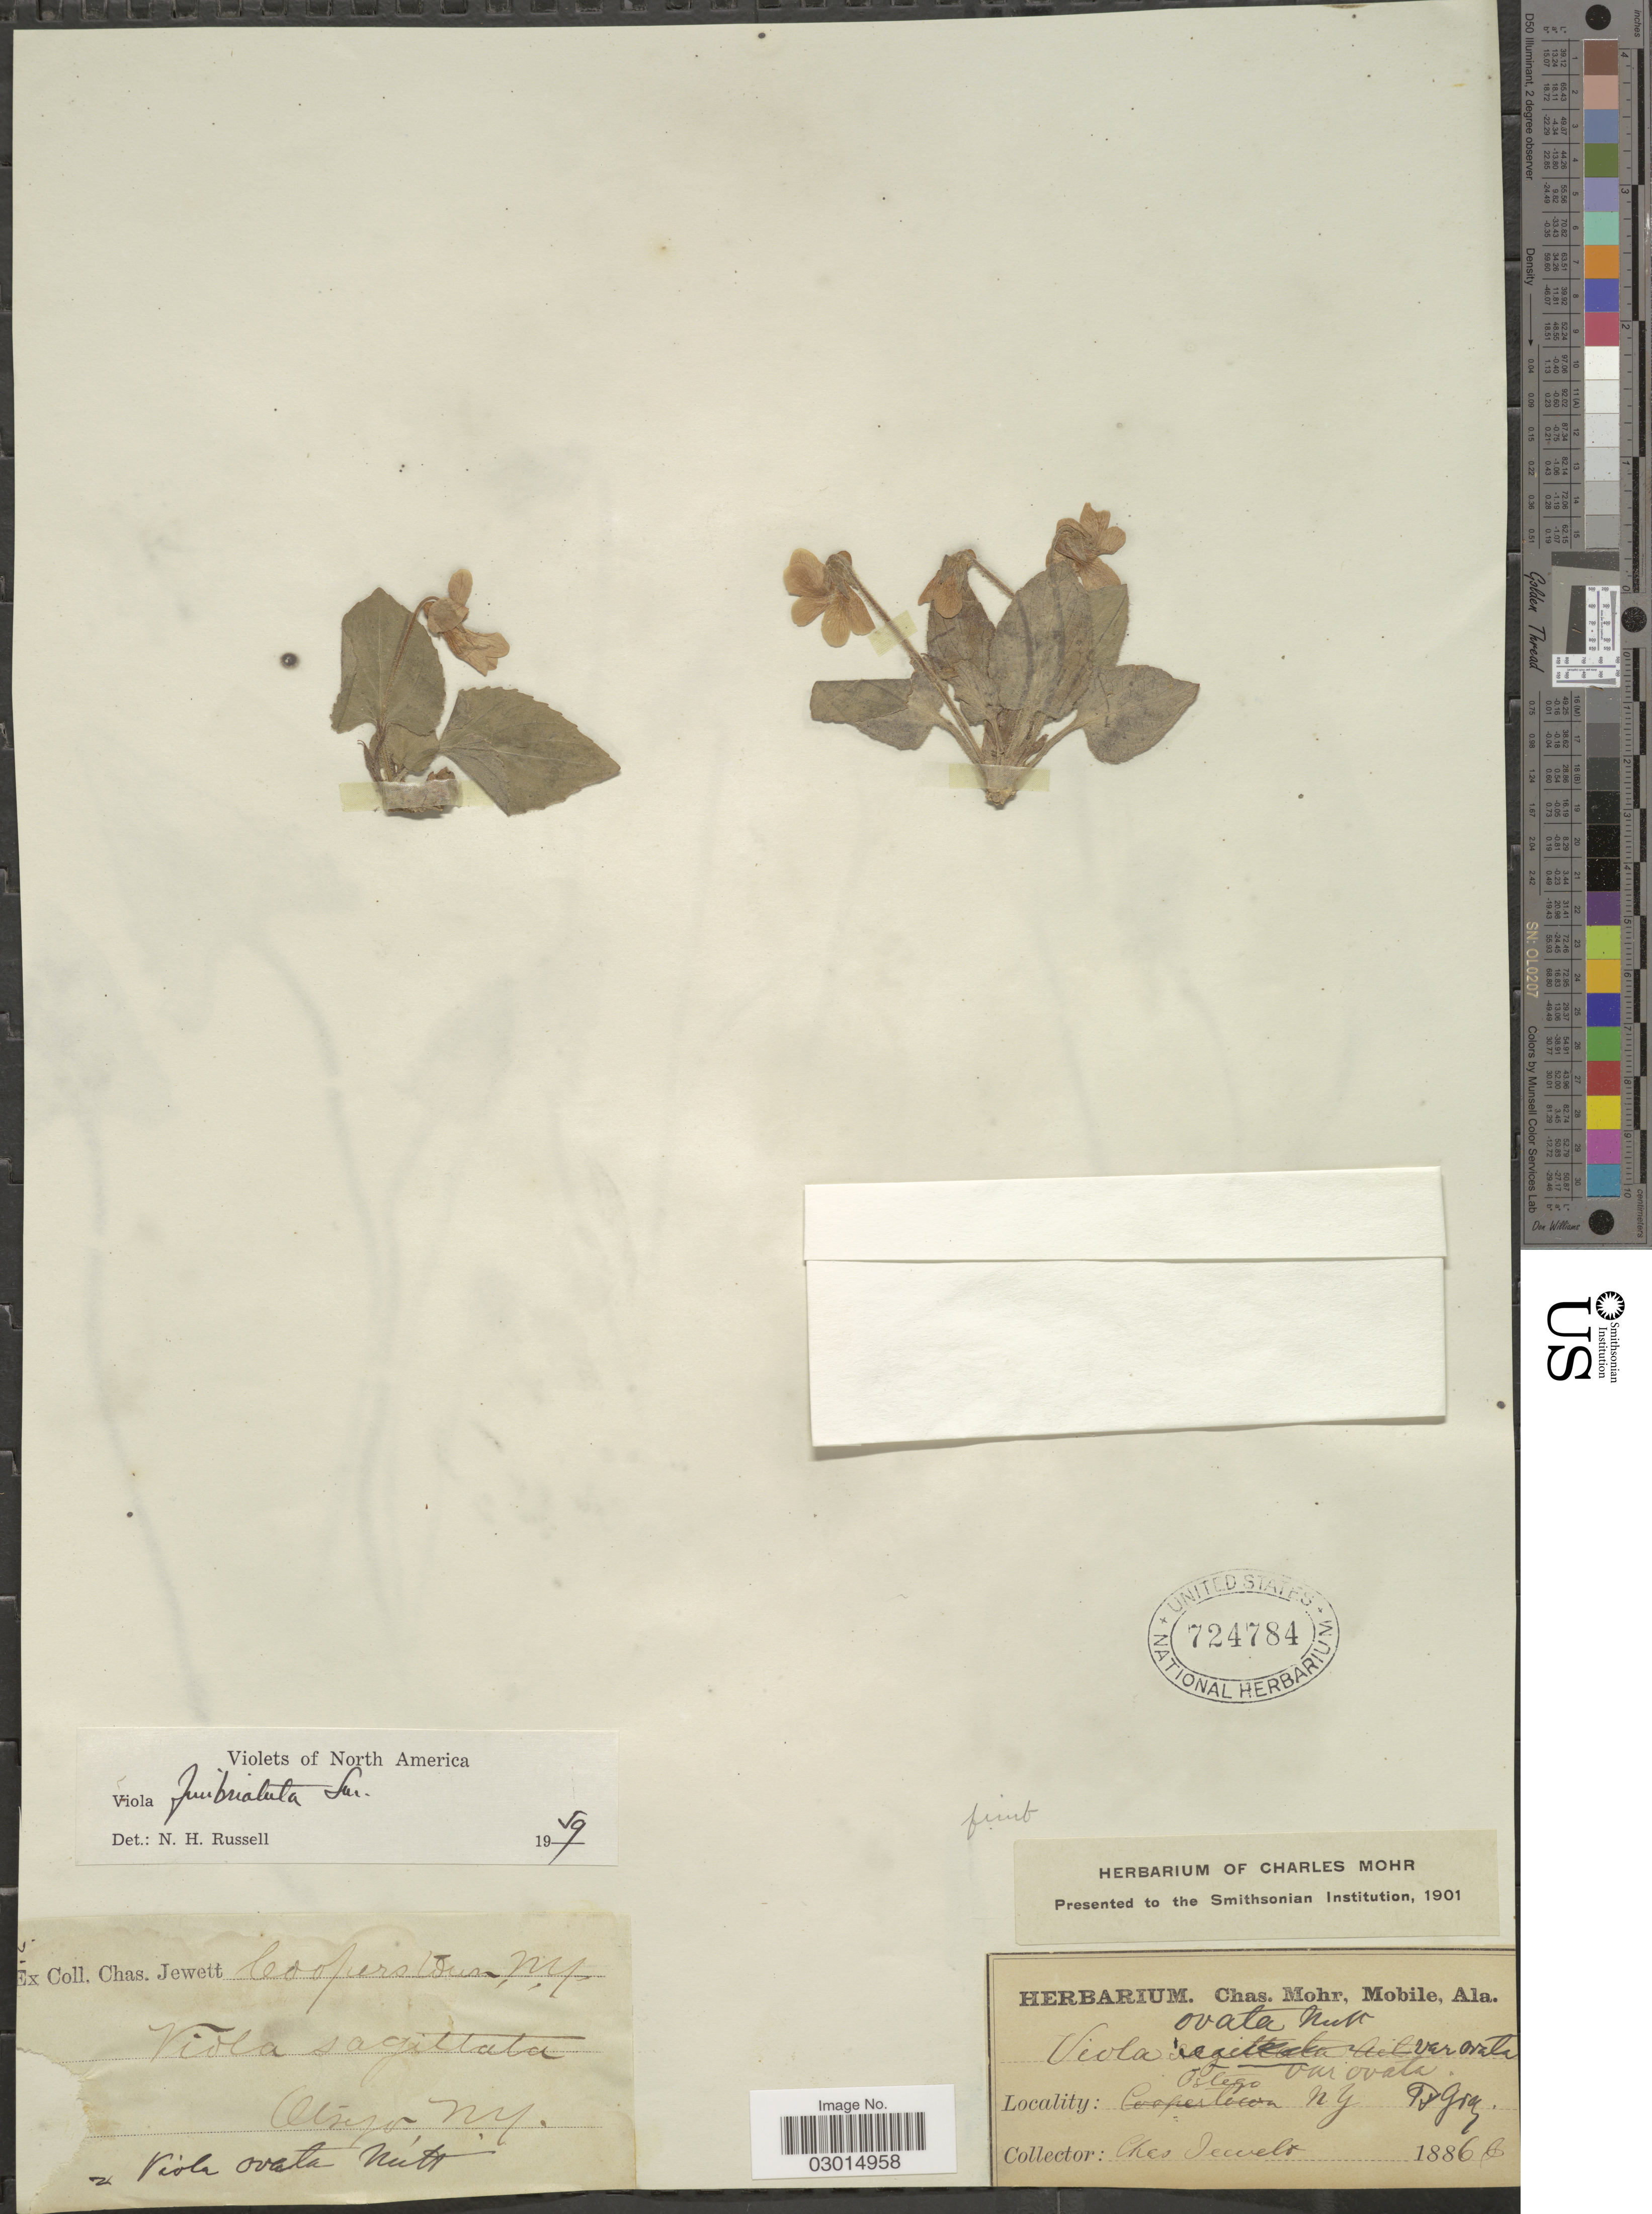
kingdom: Plantae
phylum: Tracheophyta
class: Magnoliopsida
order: Malpighiales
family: Violaceae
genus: Viola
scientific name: Viola fimbriatula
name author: Small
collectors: C. Jewett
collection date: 1886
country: United States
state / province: New York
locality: Ostego, N.Y.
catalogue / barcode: US 724784